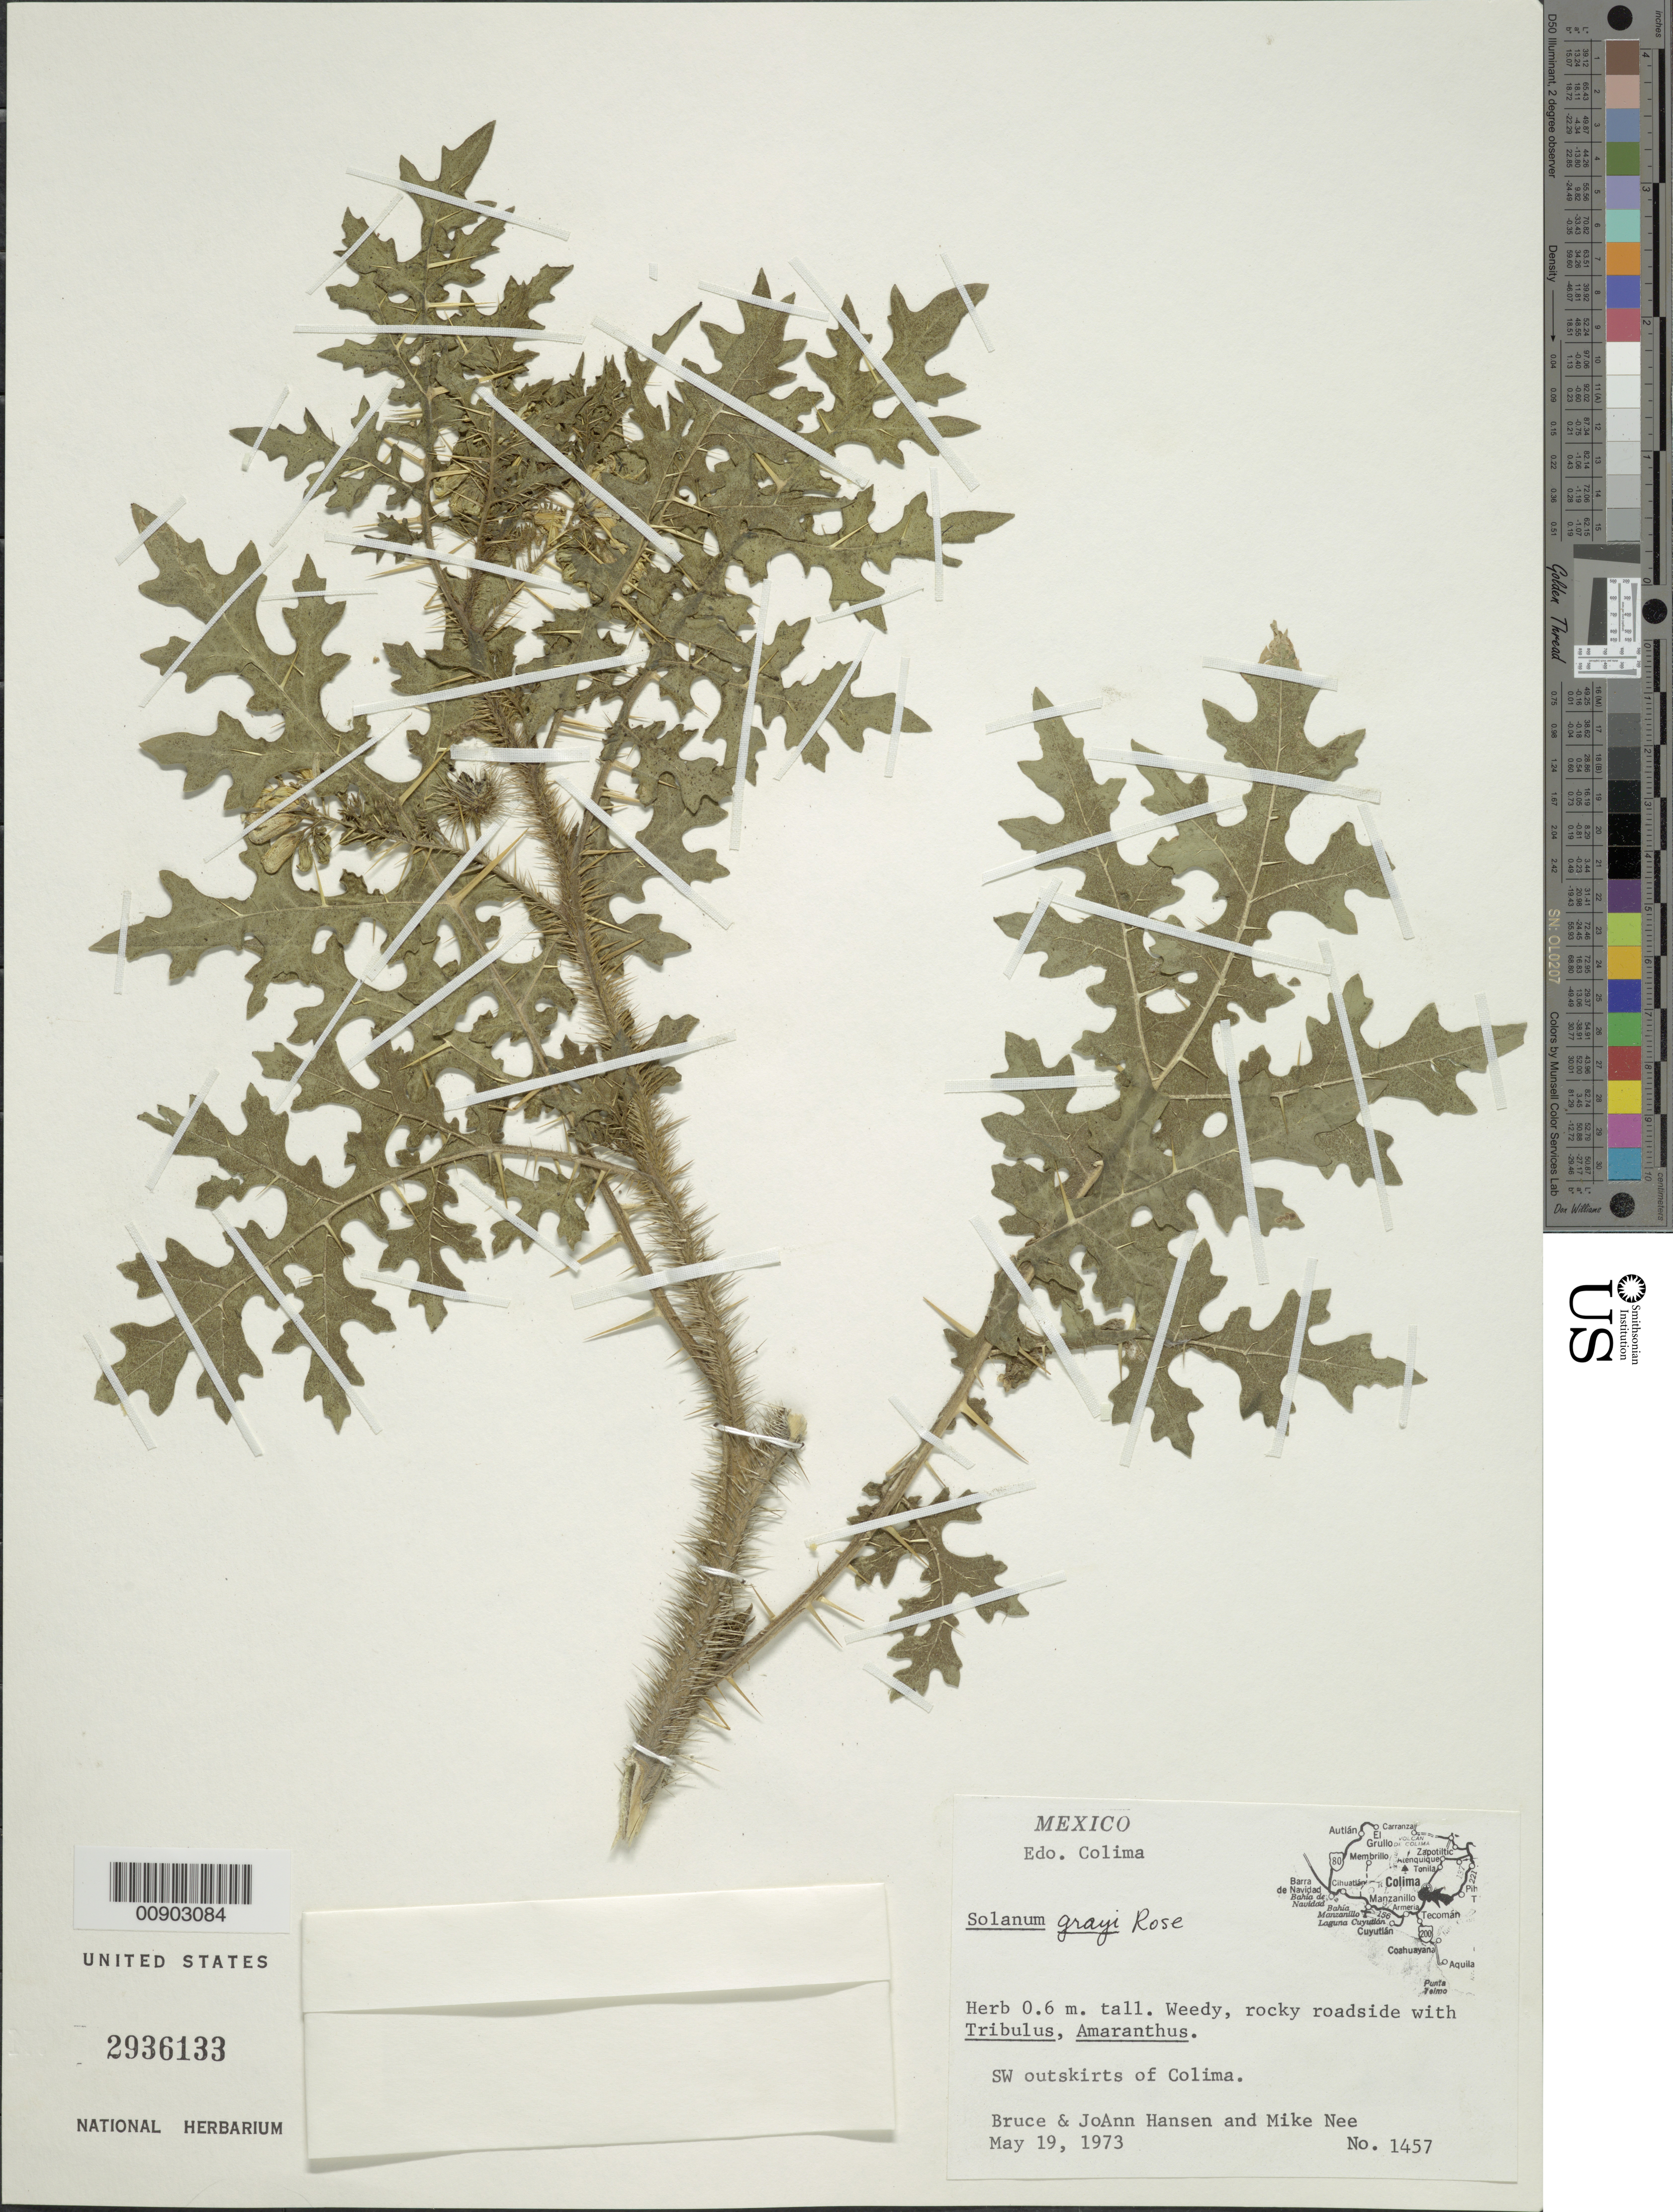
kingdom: Plantae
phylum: Tracheophyta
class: Magnoliopsida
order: Solanales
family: Solanaceae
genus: Solanum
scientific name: Solanum grayi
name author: Rose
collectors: B. Hansen, J. Hansen & M. Nee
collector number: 1457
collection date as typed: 19 May 1973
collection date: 1973-05-19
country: Mexico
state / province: Colima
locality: SW outskirts of Colima, Colima.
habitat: Weedy, rocky roadside with Tribulus, Amaranthus.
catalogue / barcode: US 2936133